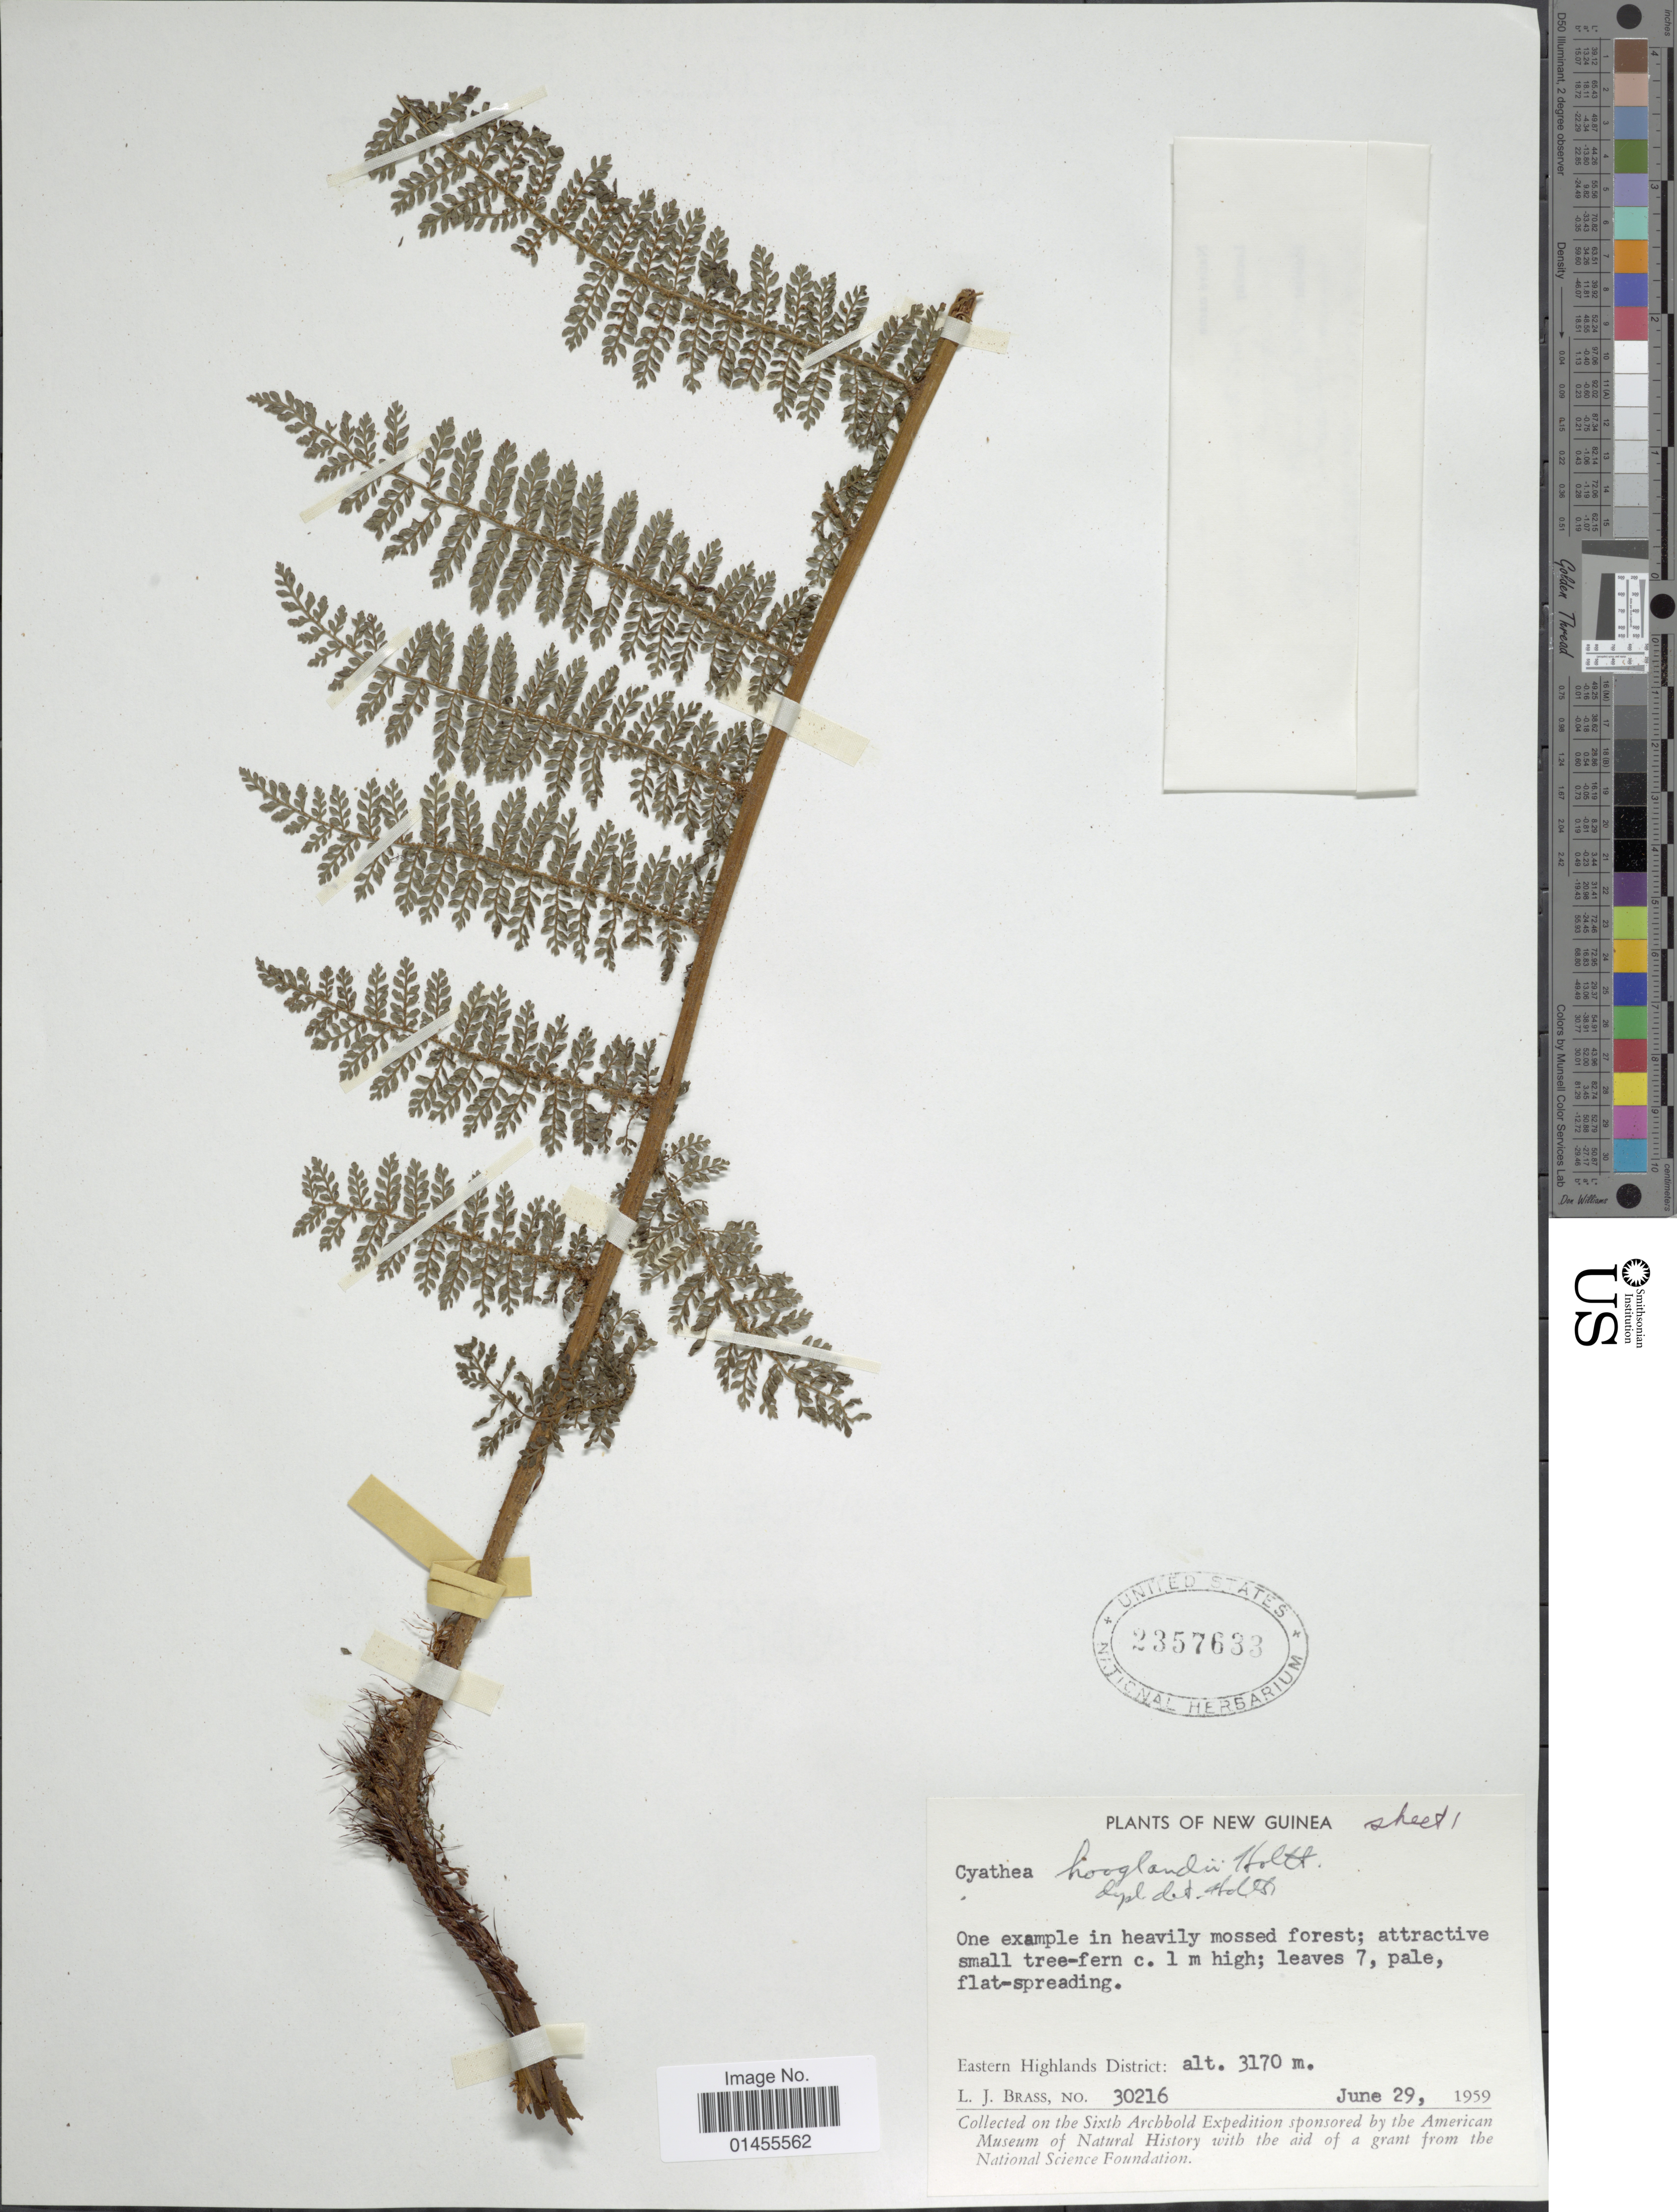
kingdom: Plantae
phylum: Tracheophyta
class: Polypodiopsida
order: Cyatheales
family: Cyatheaceae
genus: Alsophila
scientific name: Alsophila hooglandii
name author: (Holttum) R.M. Tryon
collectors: L. J. Brass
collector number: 30216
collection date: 1959-06-29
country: Papua New Guinea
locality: New Guinea. Eastern Highlands District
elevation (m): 3170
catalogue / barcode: US 2357633